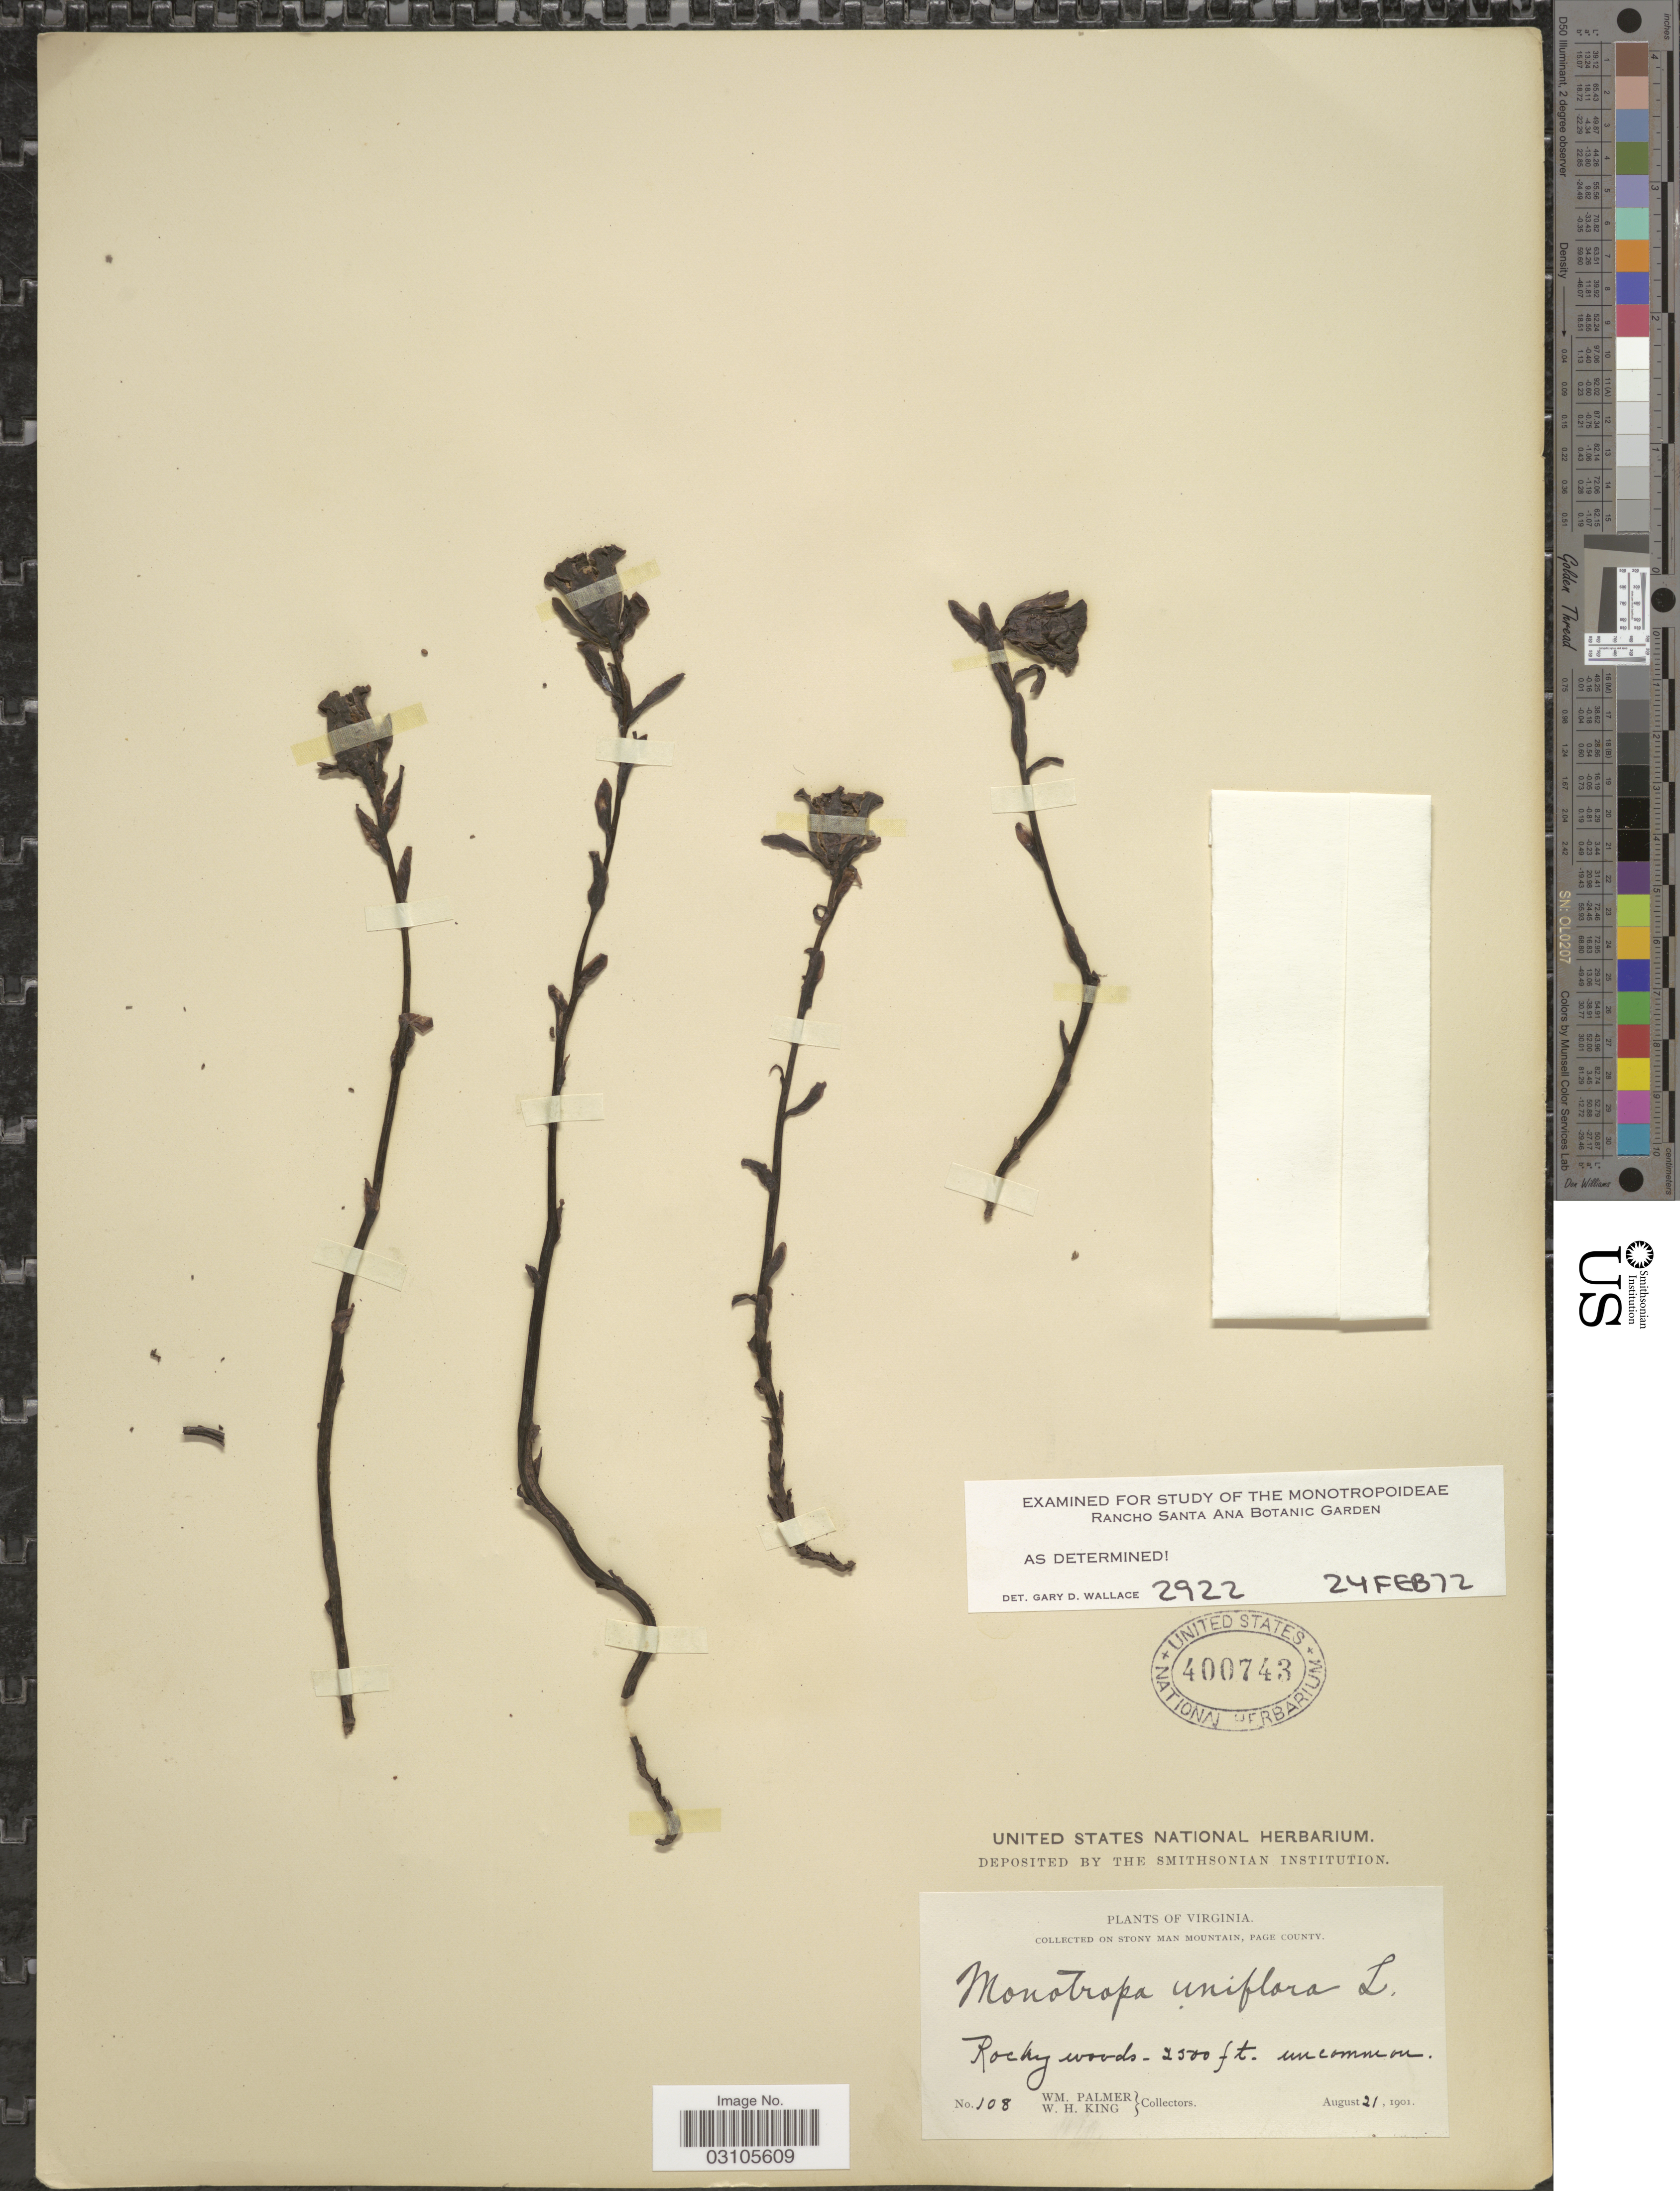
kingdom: Plantae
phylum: Tracheophyta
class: Magnoliopsida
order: Ericales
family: Ericaceae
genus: Monotropa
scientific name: Monotropa uniflora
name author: L.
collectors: W. Palmer & W. H. King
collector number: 108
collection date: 1901-08-21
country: United States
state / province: Virginia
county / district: Page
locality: On Stony Man Mountain Rocky woods.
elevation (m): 762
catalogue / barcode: US 400743